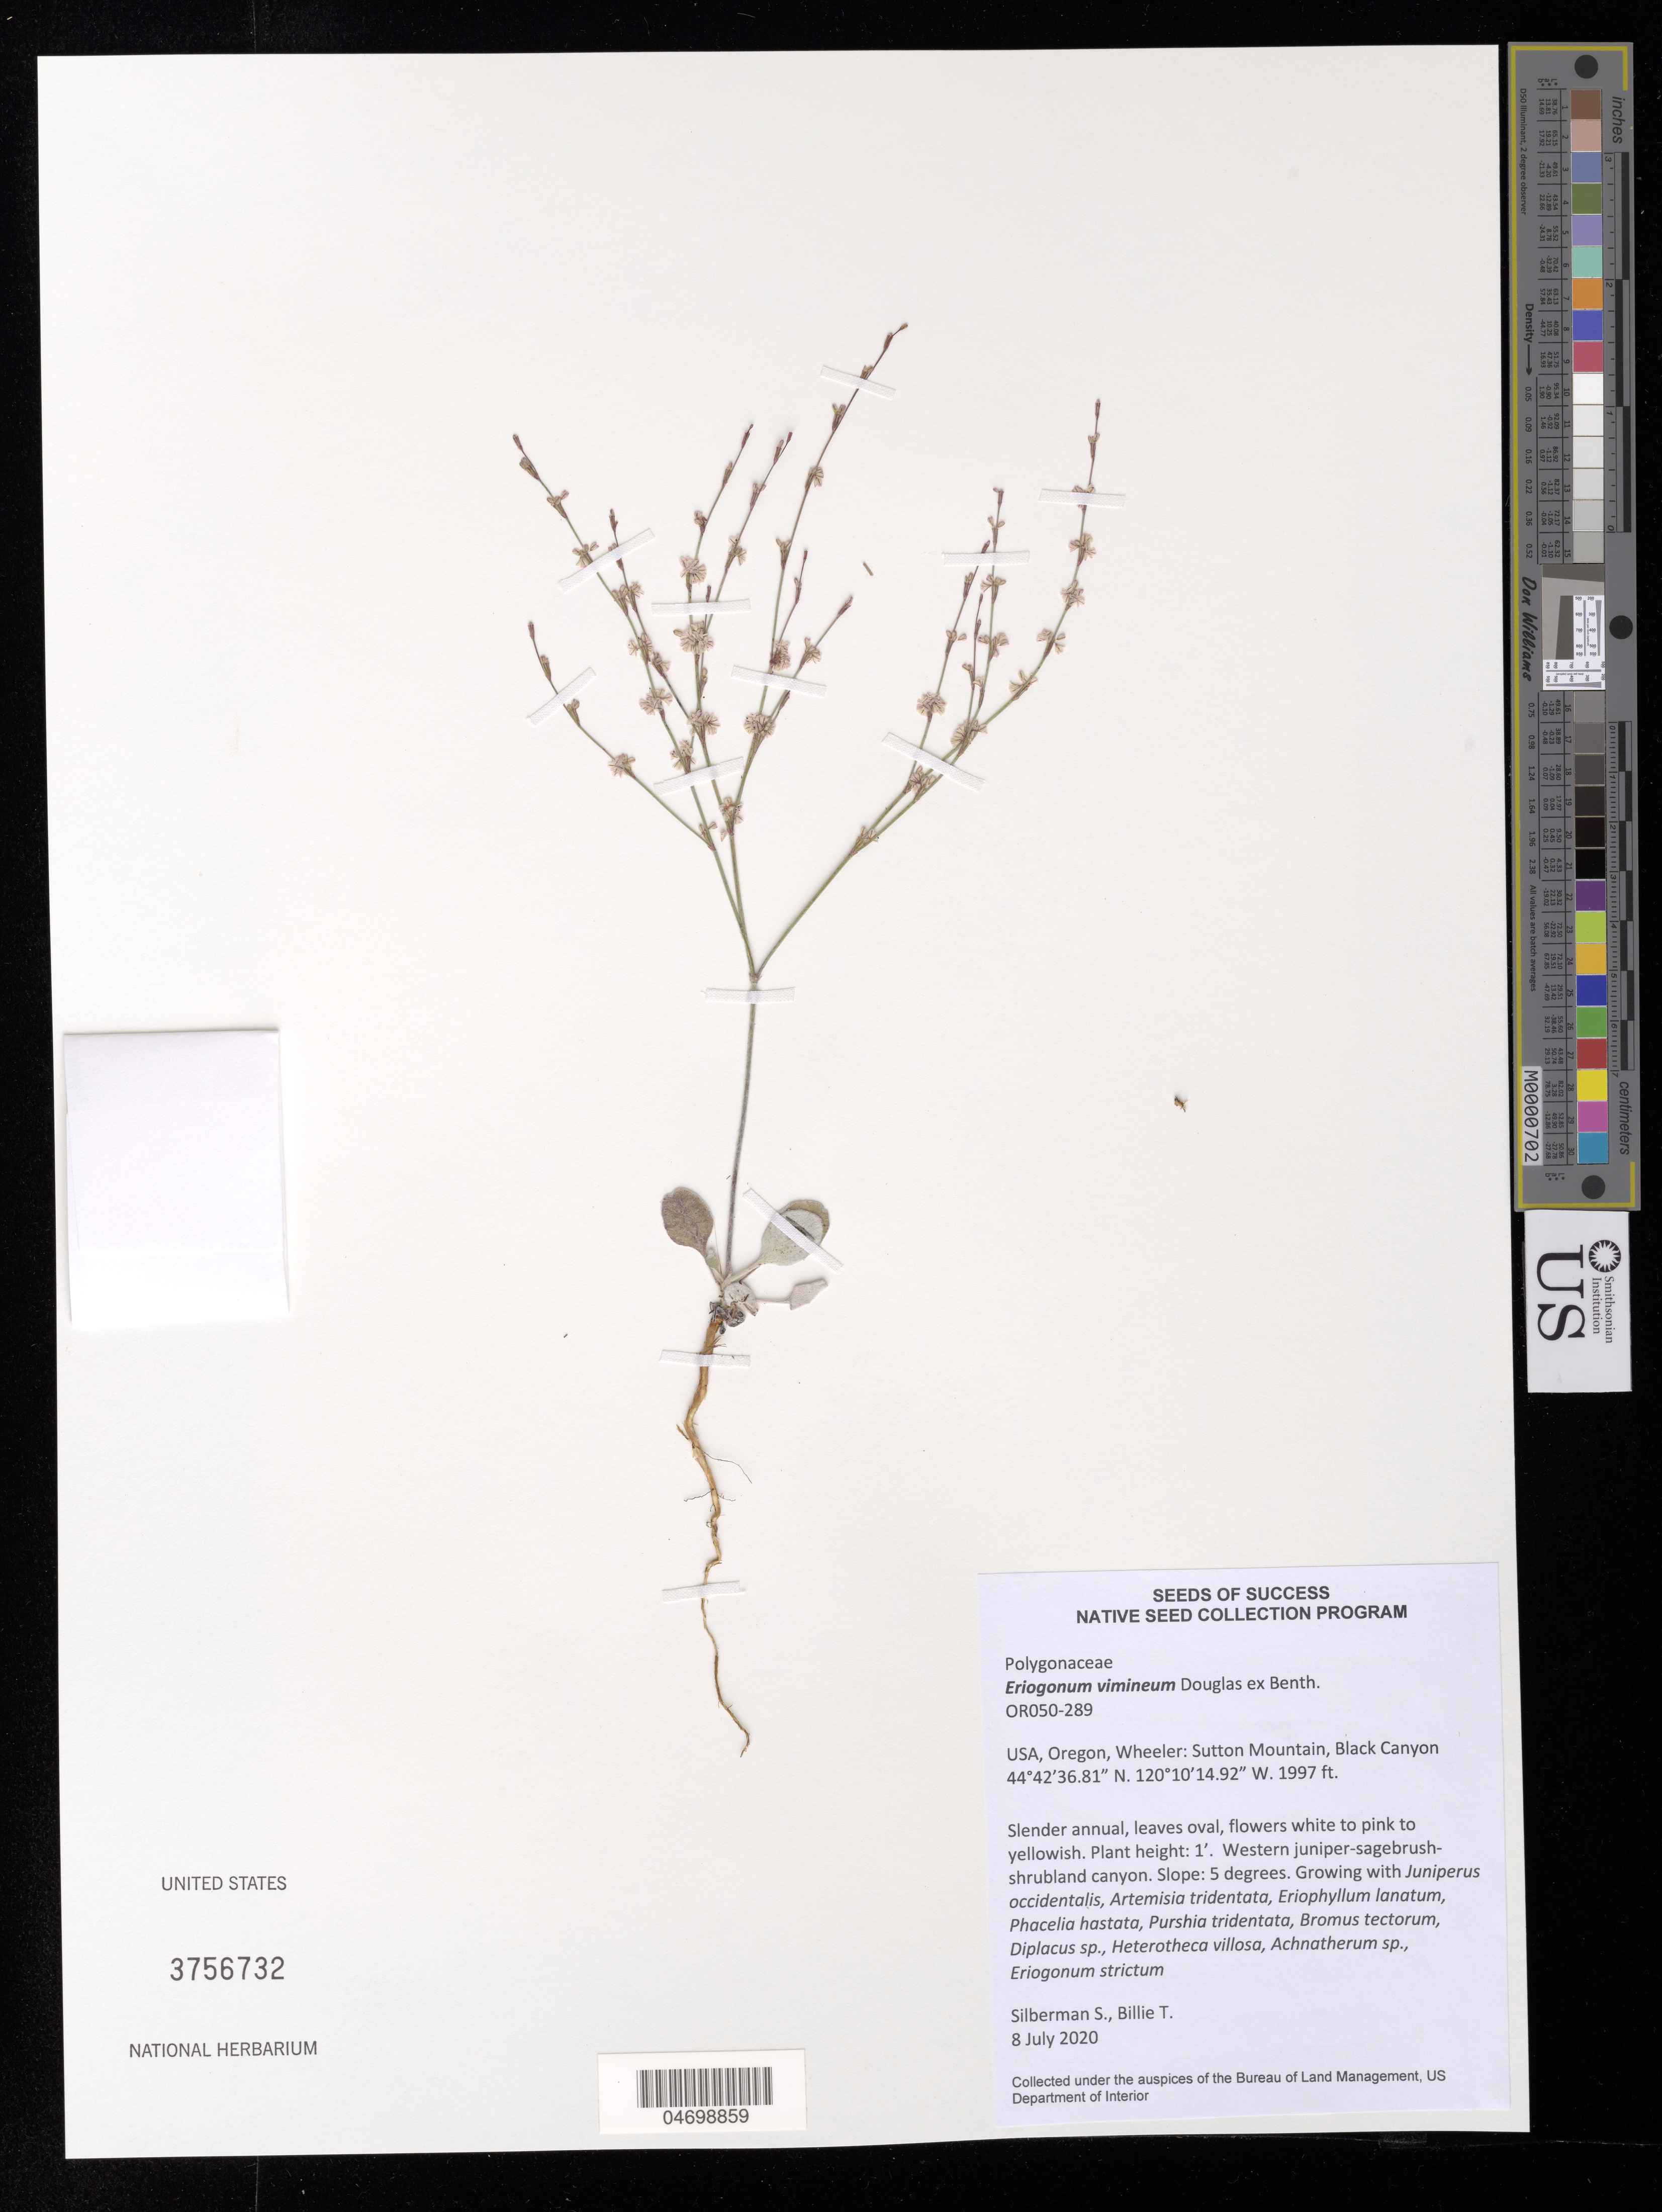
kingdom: Plantae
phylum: Tracheophyta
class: Magnoliopsida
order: Caryophyllales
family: Polygonaceae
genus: Eriogonum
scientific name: Eriogonum vimineum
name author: Douglas ex Benth.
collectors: S. Silberman & T. Billie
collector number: OR050-289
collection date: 2020-07-08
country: United States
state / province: Oregon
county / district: Wheeler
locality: Sutton Mtn, Black Canyon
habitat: Western juniper-sagebrush-shrubland canyon. With Phacelia hastata, Purshia tridentata, Bromus tectorum, etc.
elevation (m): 609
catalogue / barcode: US 3756732